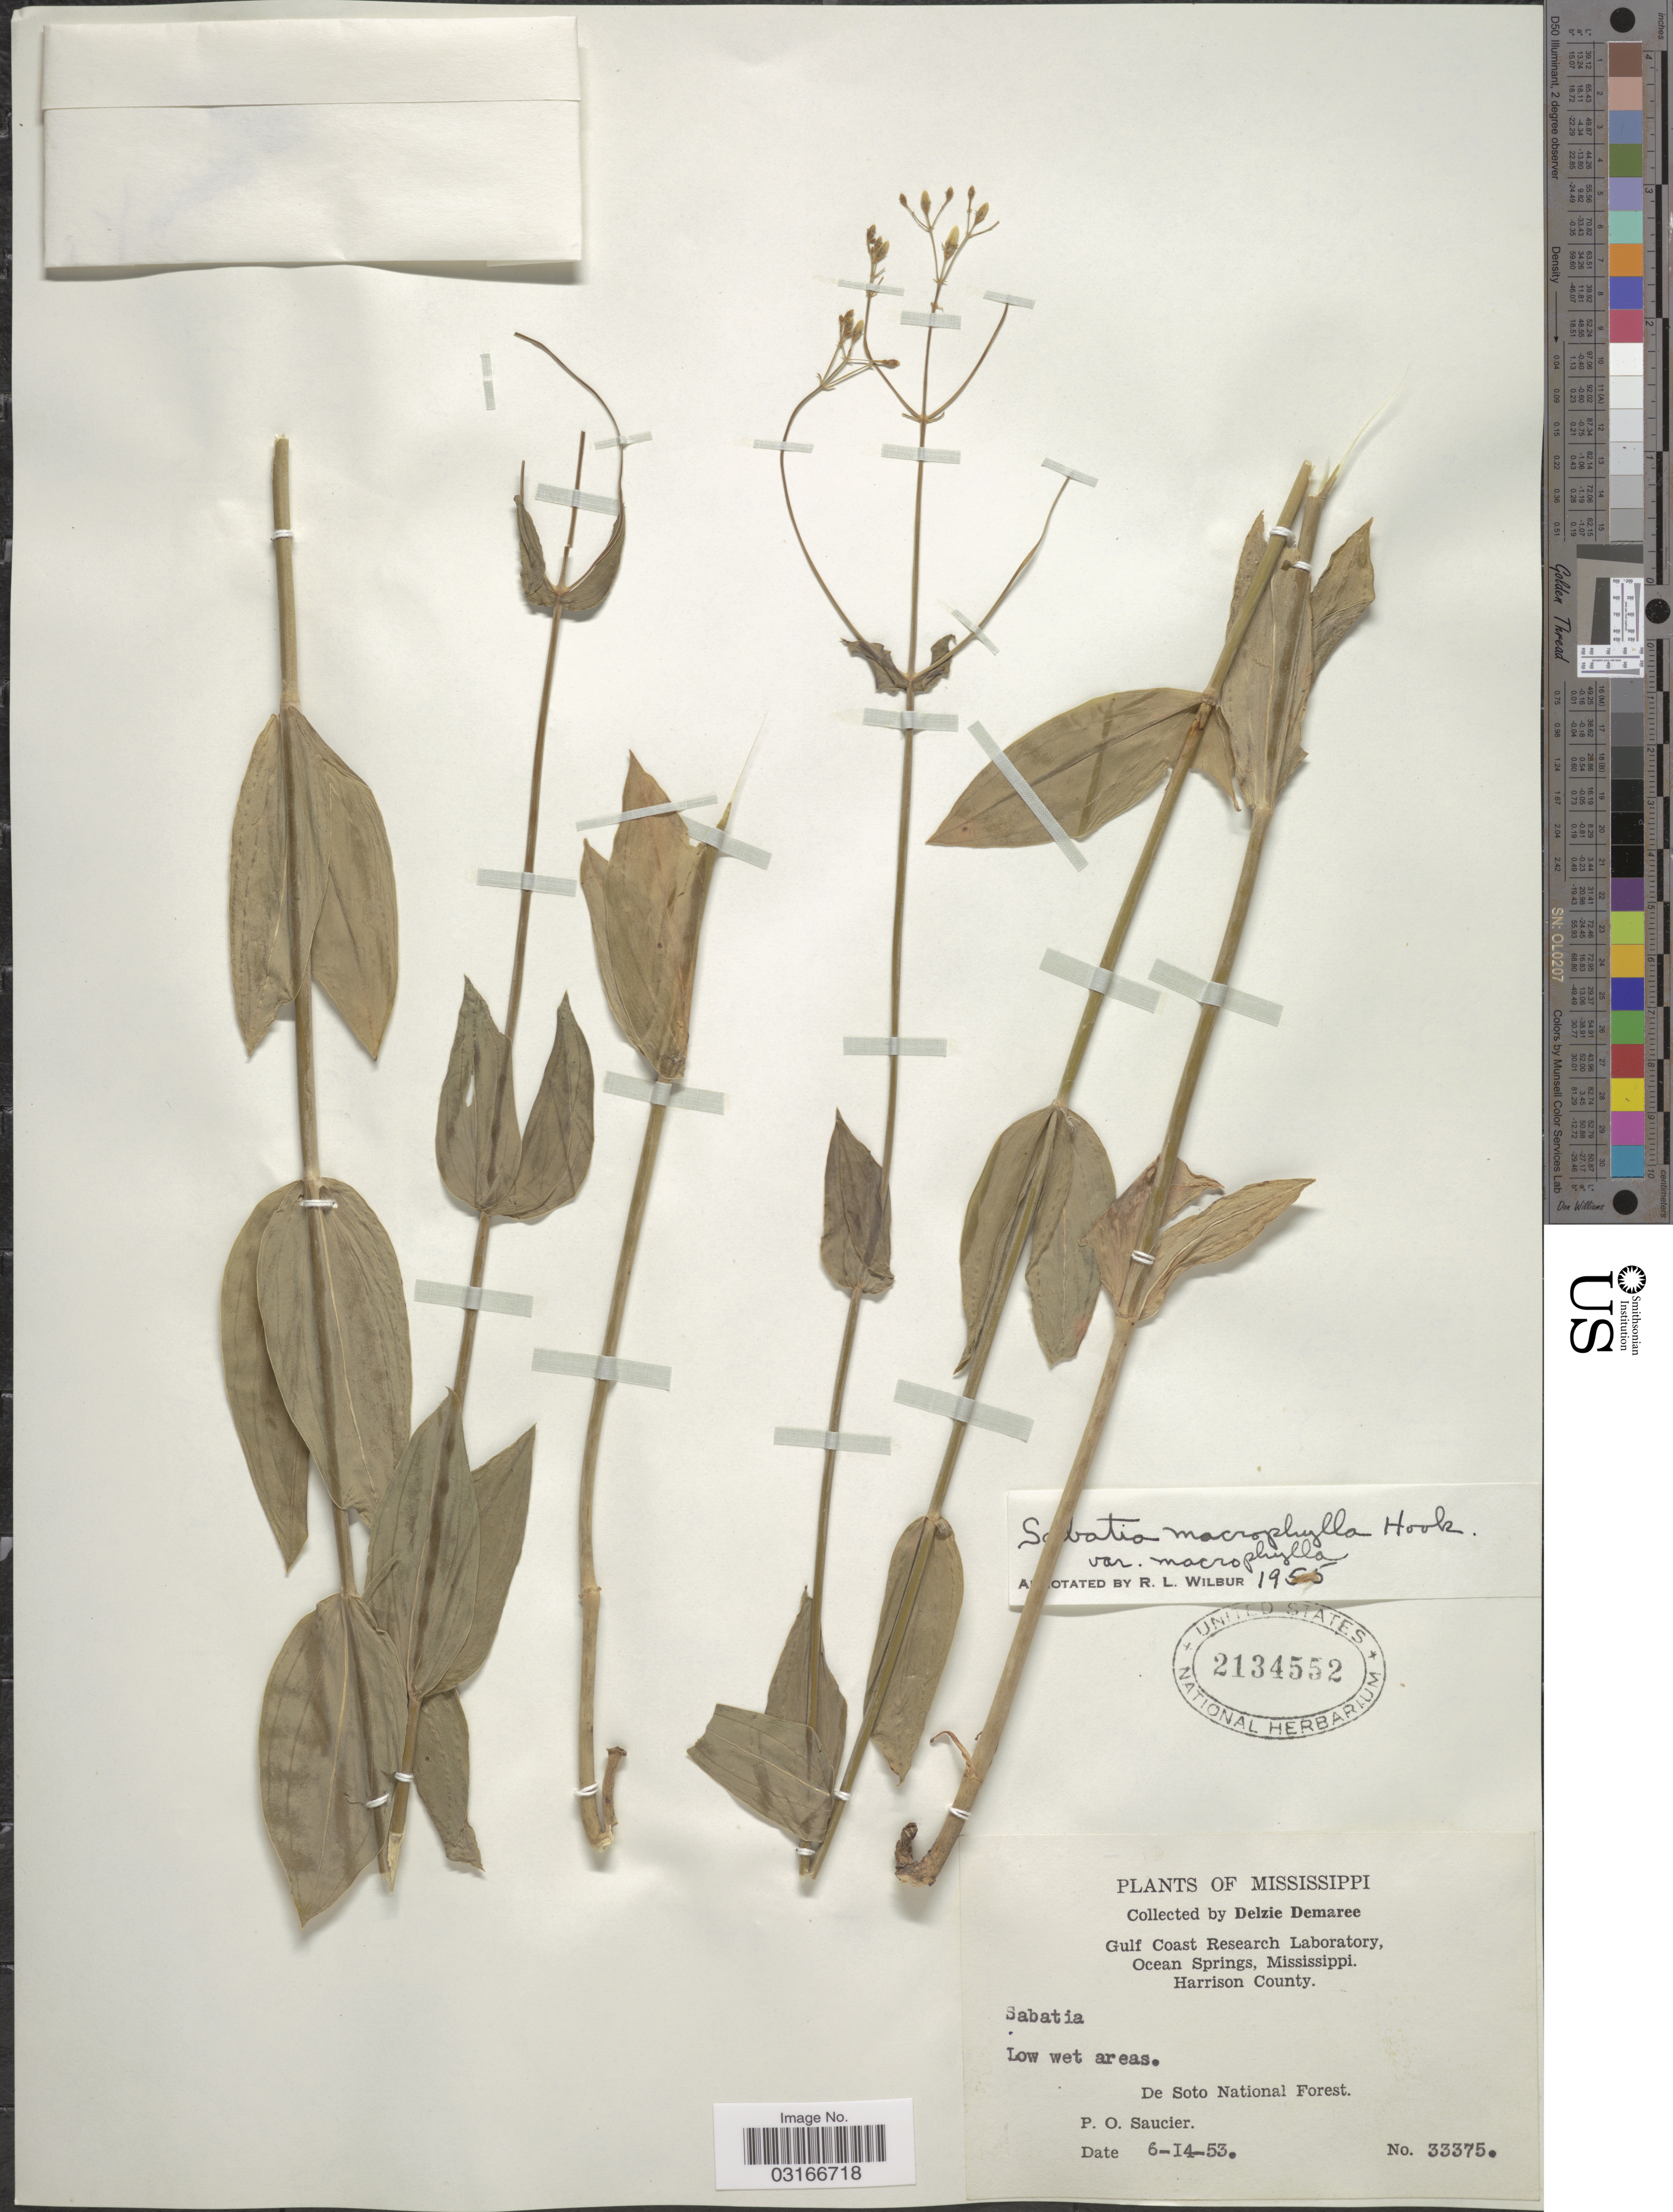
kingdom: Plantae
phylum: Tracheophyta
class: Magnoliopsida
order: Gentianales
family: Gentianaceae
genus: Sabatia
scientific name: Sabatia macrophylla var. macrophylla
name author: Hook.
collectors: D. Demaree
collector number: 33375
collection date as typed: Transcribed d/m/y: 14/6/53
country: United States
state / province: Mississippi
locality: Harrison County. De Soto National Forest. P. O. Saucier.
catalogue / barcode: US 2134552